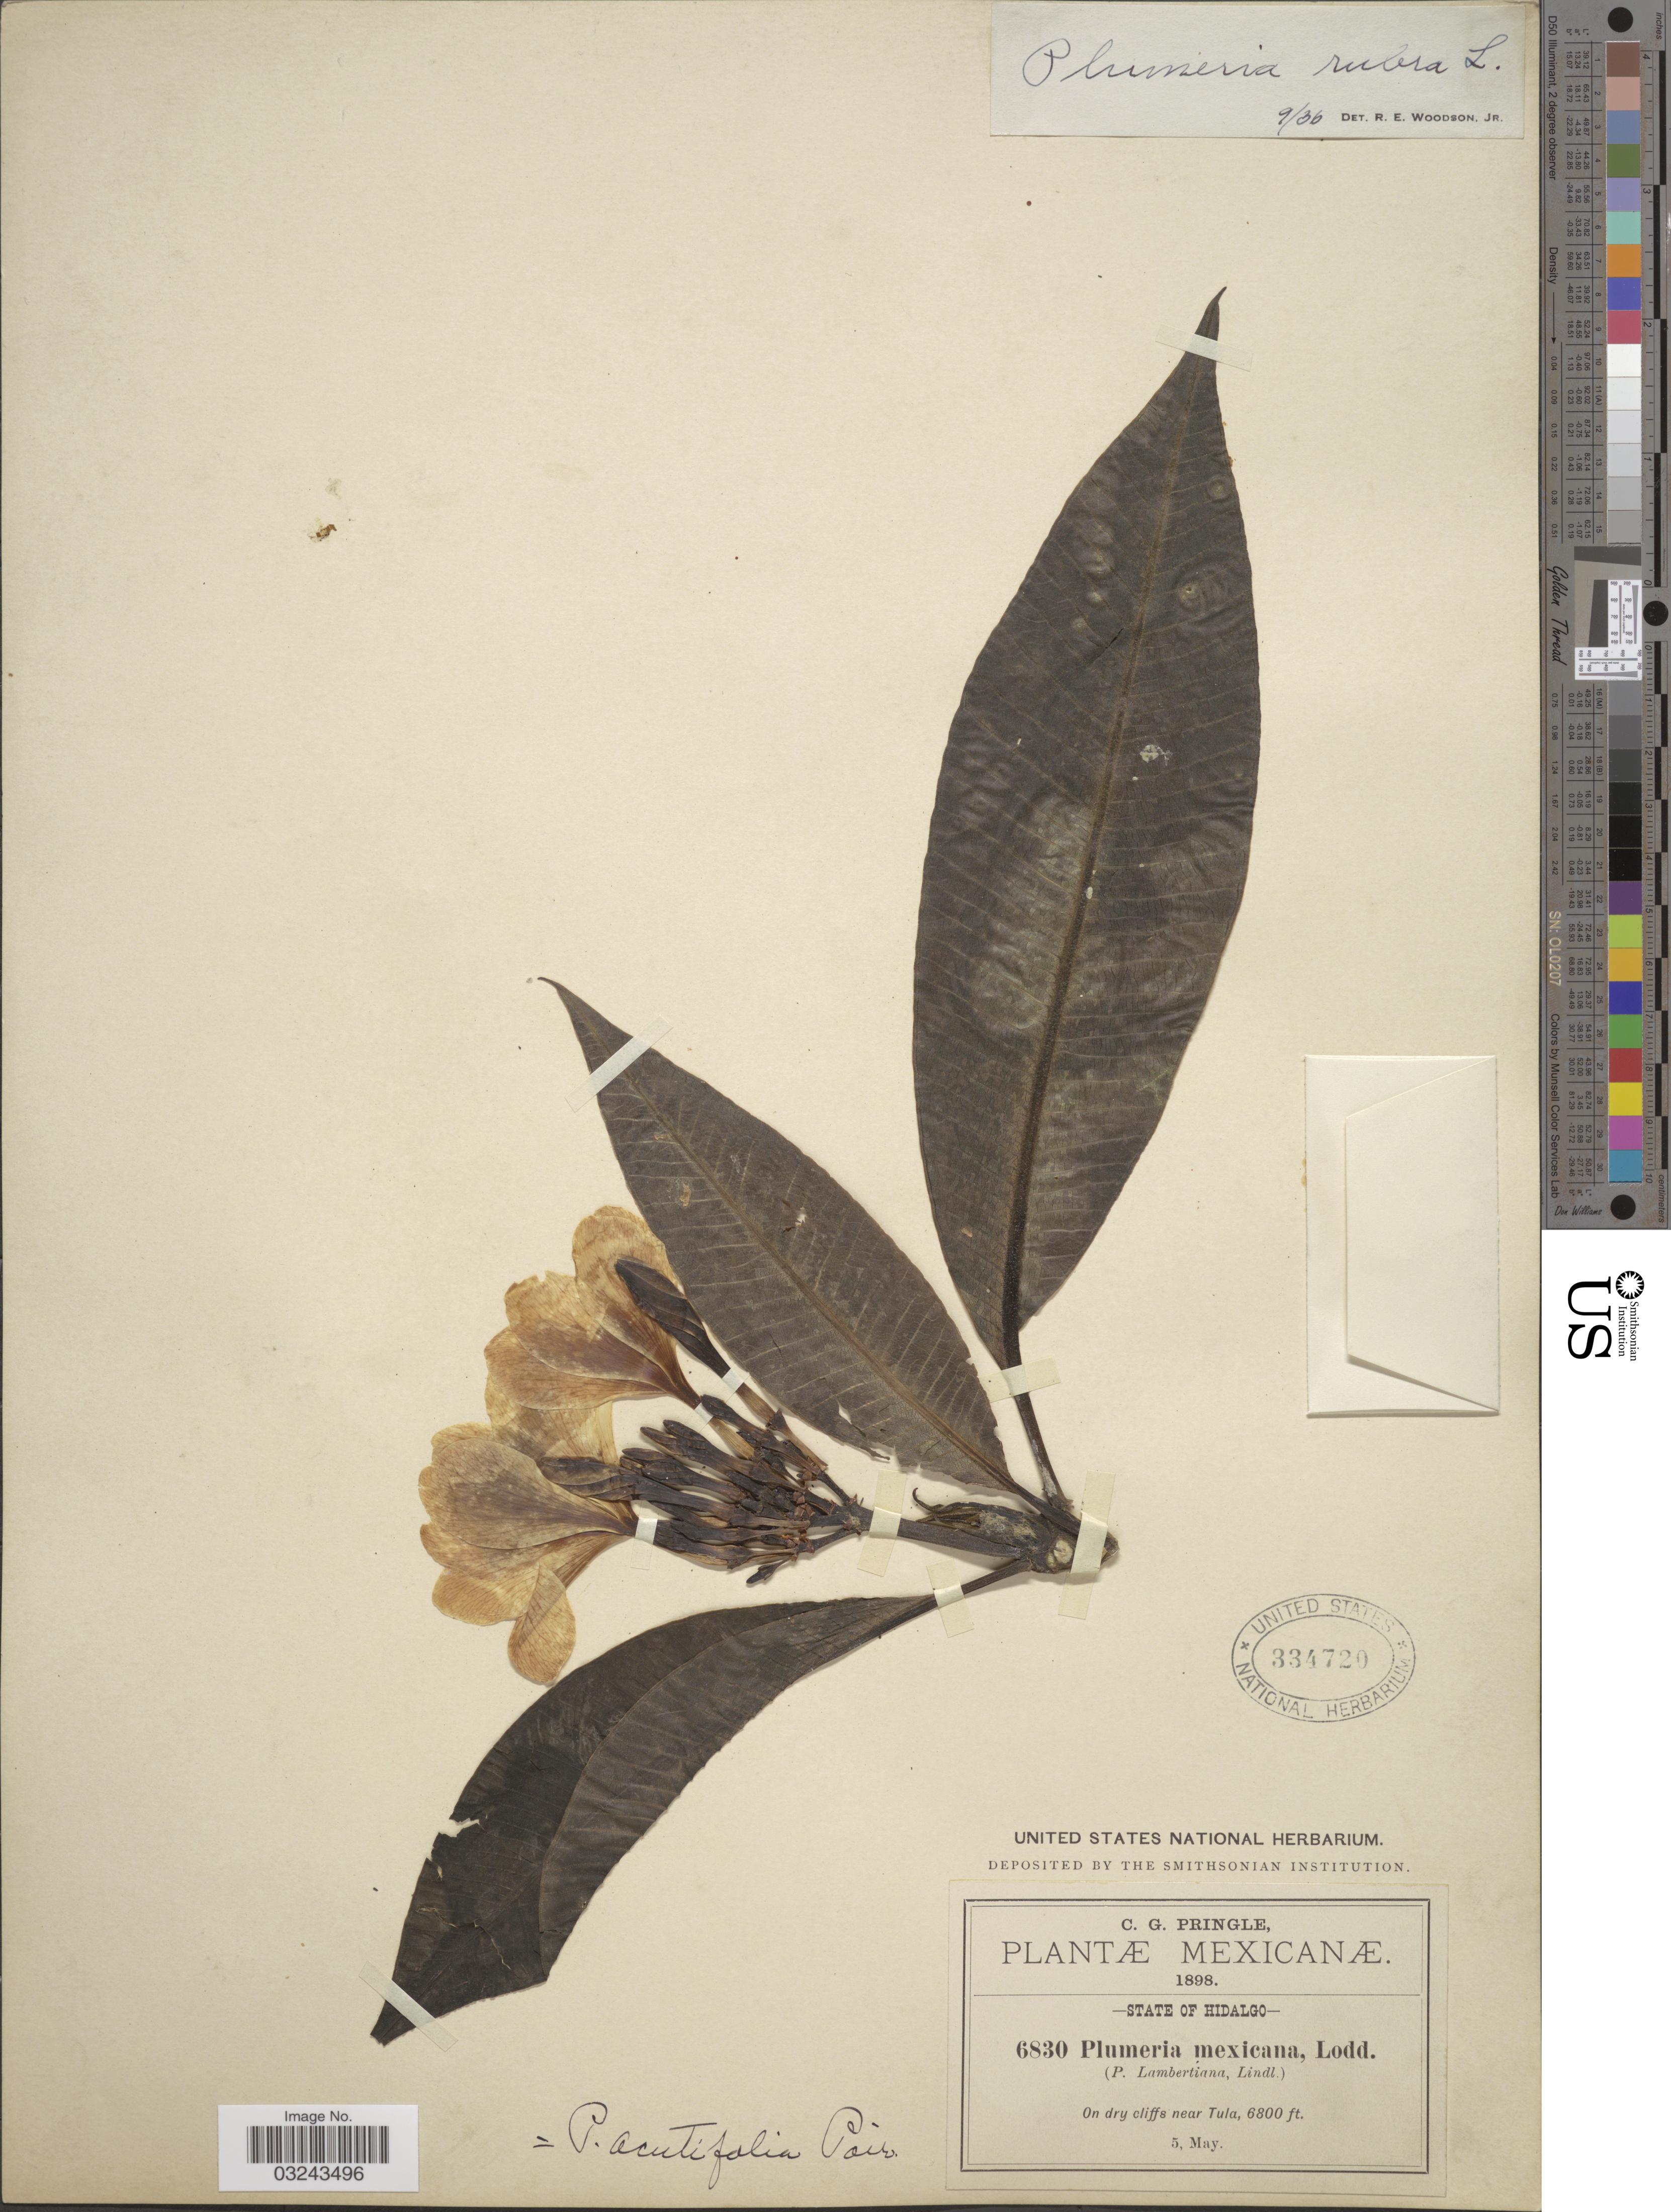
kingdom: Plantae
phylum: Tracheophyta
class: Magnoliopsida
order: Gentianales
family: Apocynaceae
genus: Plumeria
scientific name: Plumeria rubra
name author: L.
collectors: C. G. Pringle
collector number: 6830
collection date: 1898-05-05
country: Mexico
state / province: Hidalgo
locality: On dry cliffs near Tula.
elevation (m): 2073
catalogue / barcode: US 334720